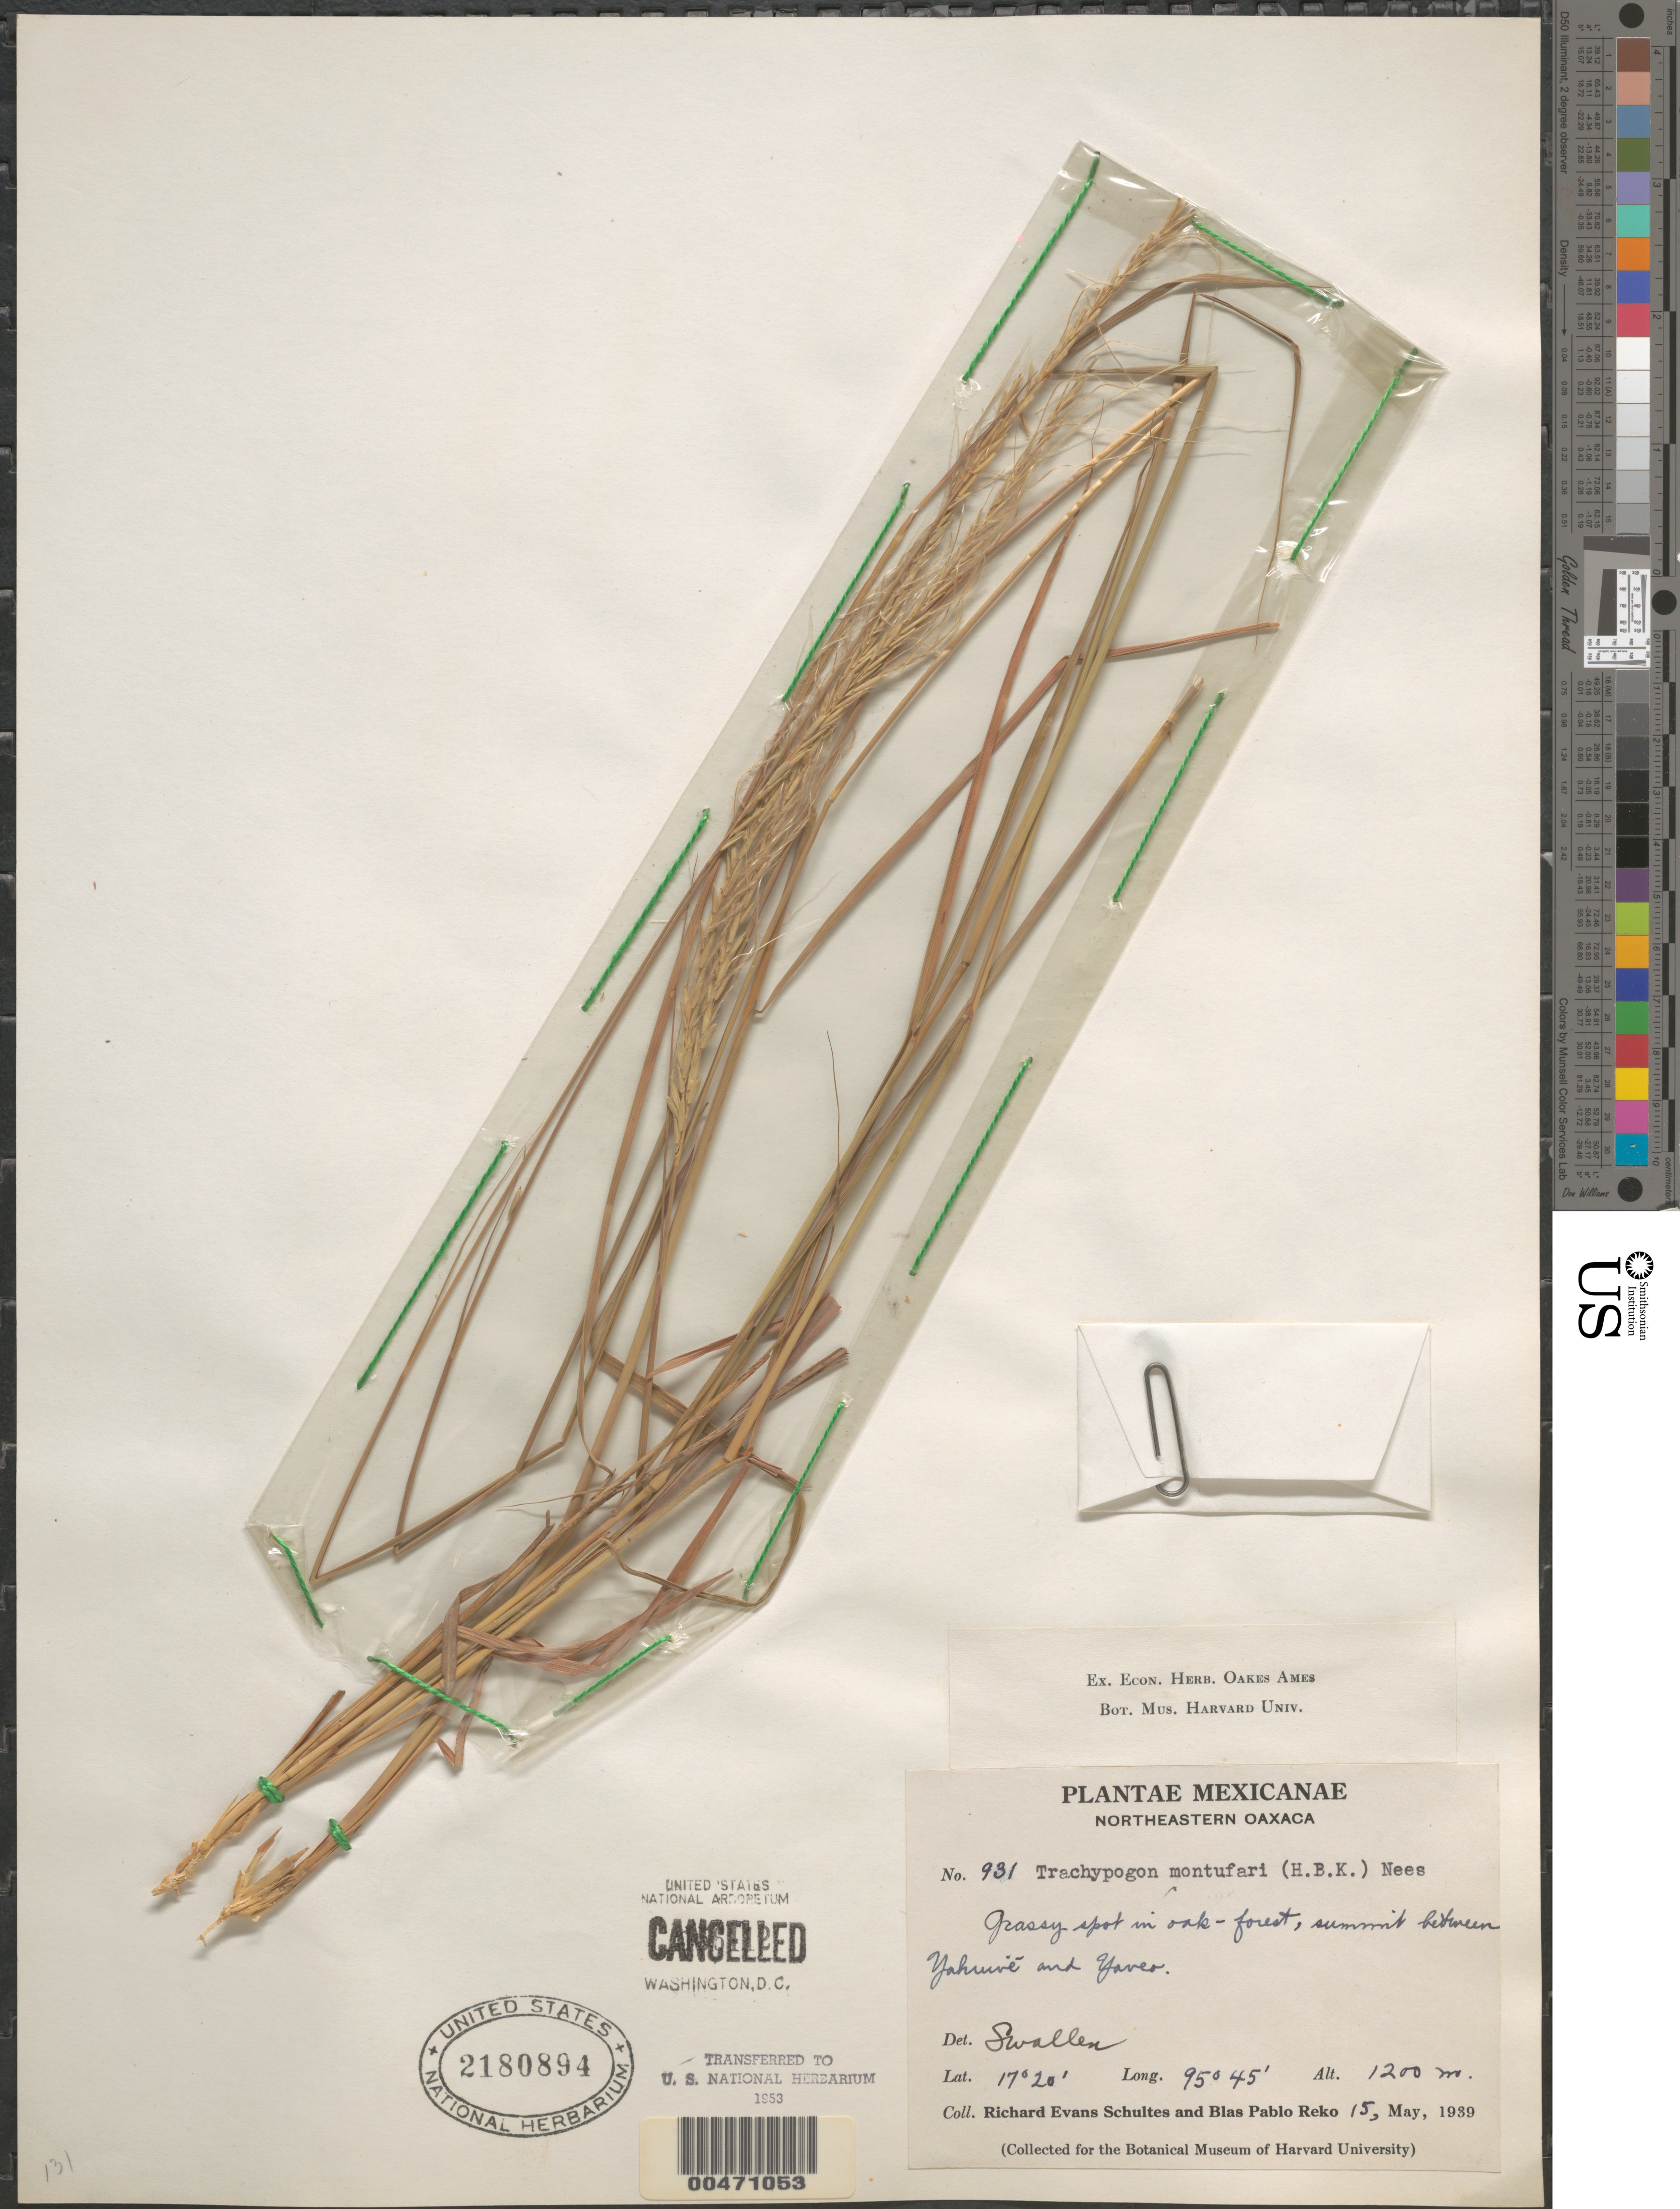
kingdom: Plantae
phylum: Tracheophyta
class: Liliopsida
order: Poales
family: Poaceae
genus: Trachypogon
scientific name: Trachypogon secundus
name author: (J. Presl) Scribn.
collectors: R. E. Schultes & B. P. Reko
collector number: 931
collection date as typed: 15 May 1939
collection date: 1939-05-15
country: Mexico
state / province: Oaxaca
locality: NE Oaxaca, summit between Yahuwé & Yaveo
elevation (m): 1200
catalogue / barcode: US 2180894